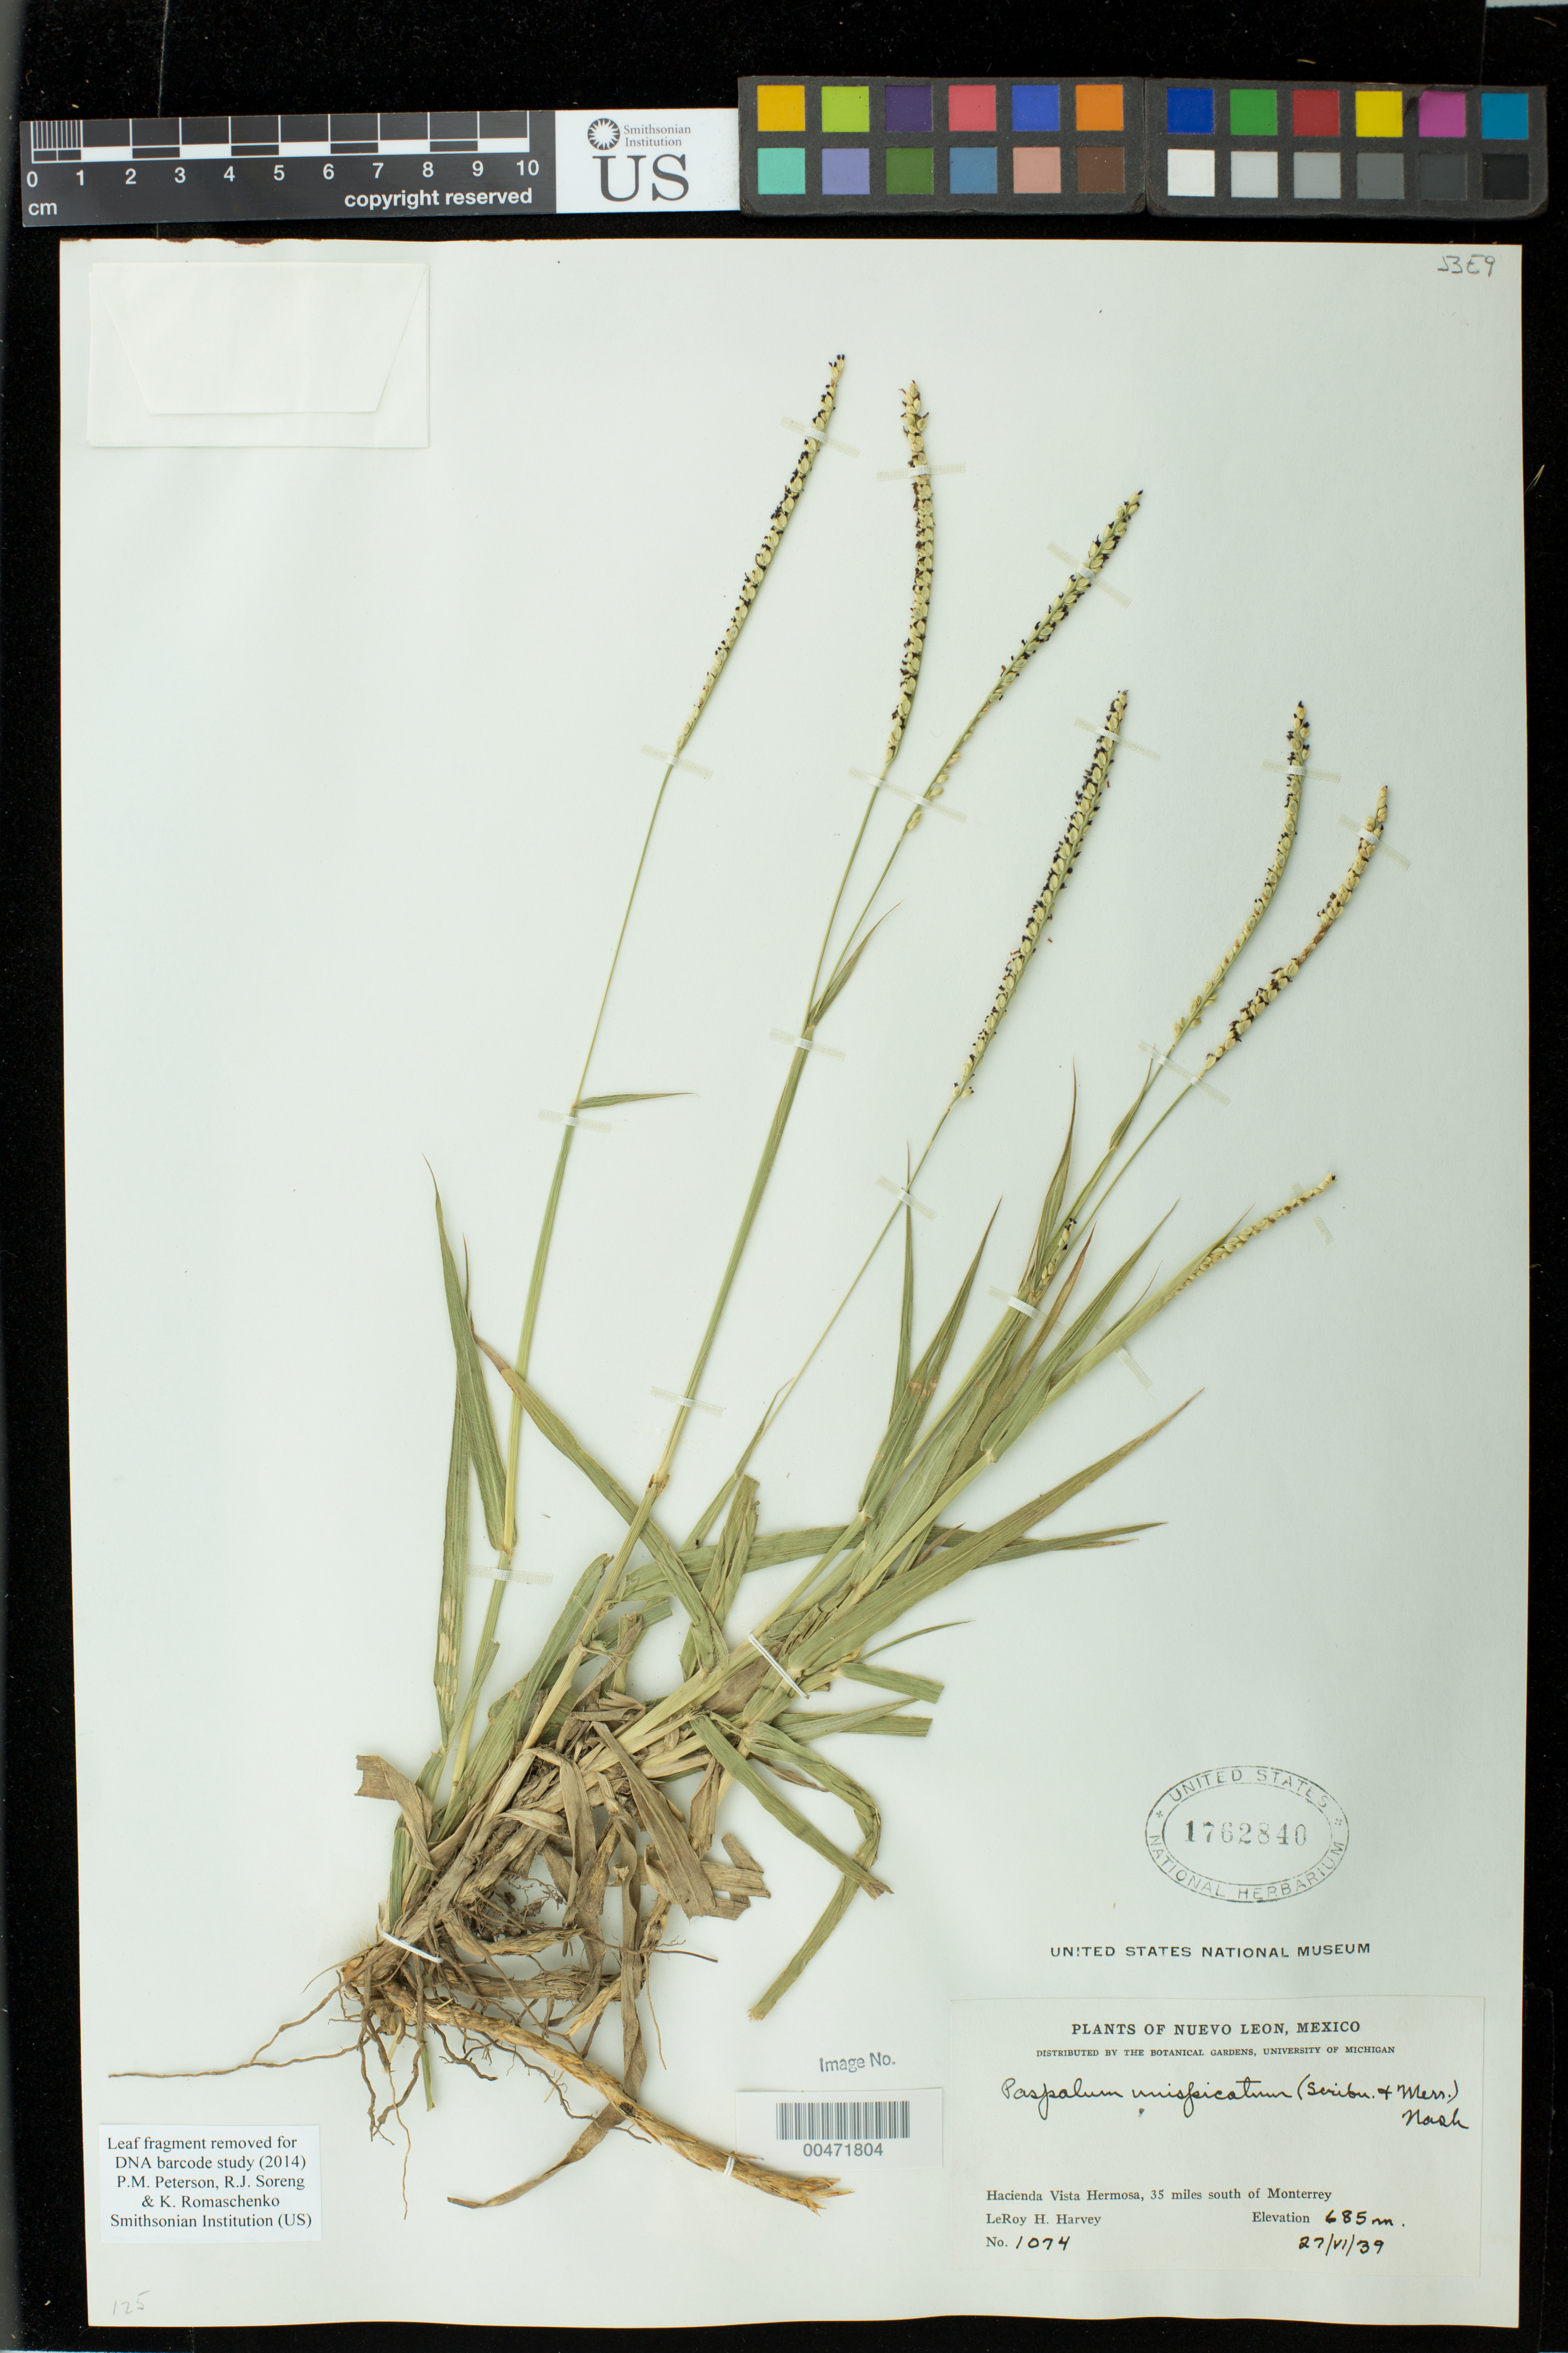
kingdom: Plantae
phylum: Tracheophyta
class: Liliopsida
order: Poales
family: Poaceae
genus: Paspalum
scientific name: Paspalum unispicatum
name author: (Scribn. & Merr.) Nash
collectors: L. H. Harvey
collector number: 1074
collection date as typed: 27 Jun 1939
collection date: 1939-06-27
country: Mexico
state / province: Nuevo León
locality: Hacienda Vista Hermosa, 35 mi S of Monterrey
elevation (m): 685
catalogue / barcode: US 1762840